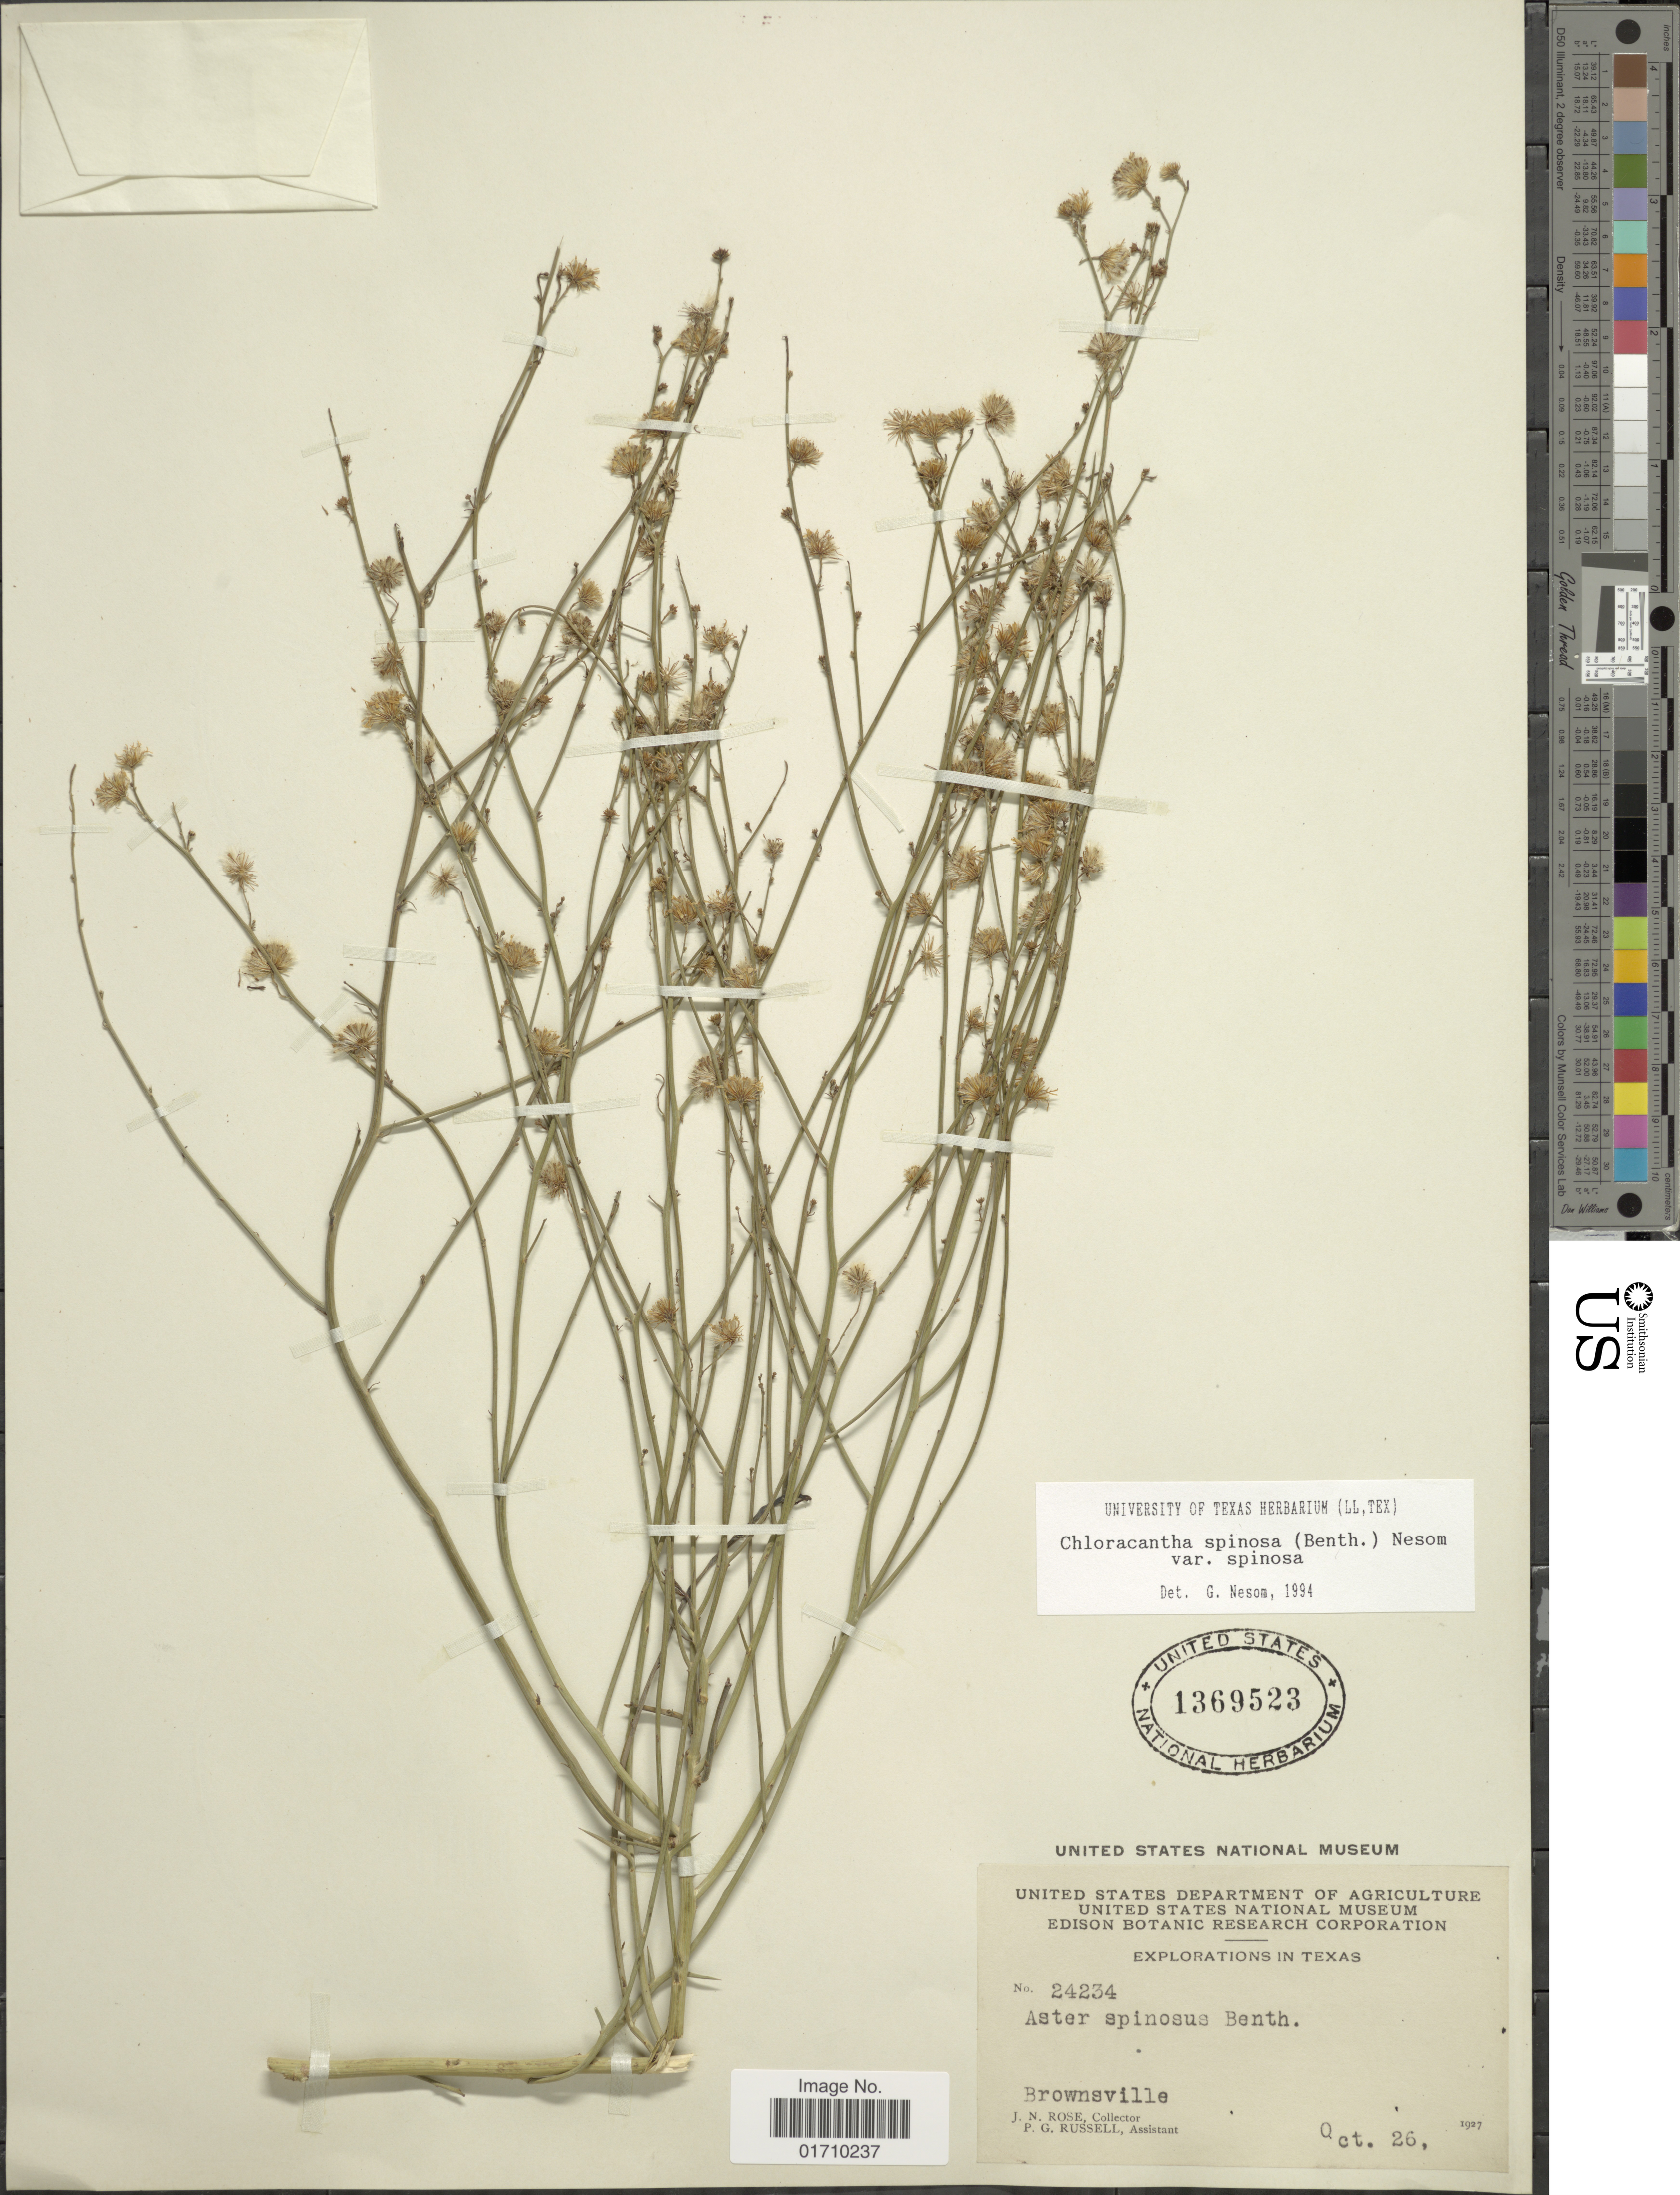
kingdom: Plantae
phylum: Tracheophyta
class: Magnoliopsida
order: Asterales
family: Asteraceae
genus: Chloracantha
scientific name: Chloracantha spinosa var. spinosa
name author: (Benth.) G.L. Nesom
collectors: J. N. Rose & P. G. Russell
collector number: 24234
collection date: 1927-10-26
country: United States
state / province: Texas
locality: Brownsville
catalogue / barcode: US 1369523